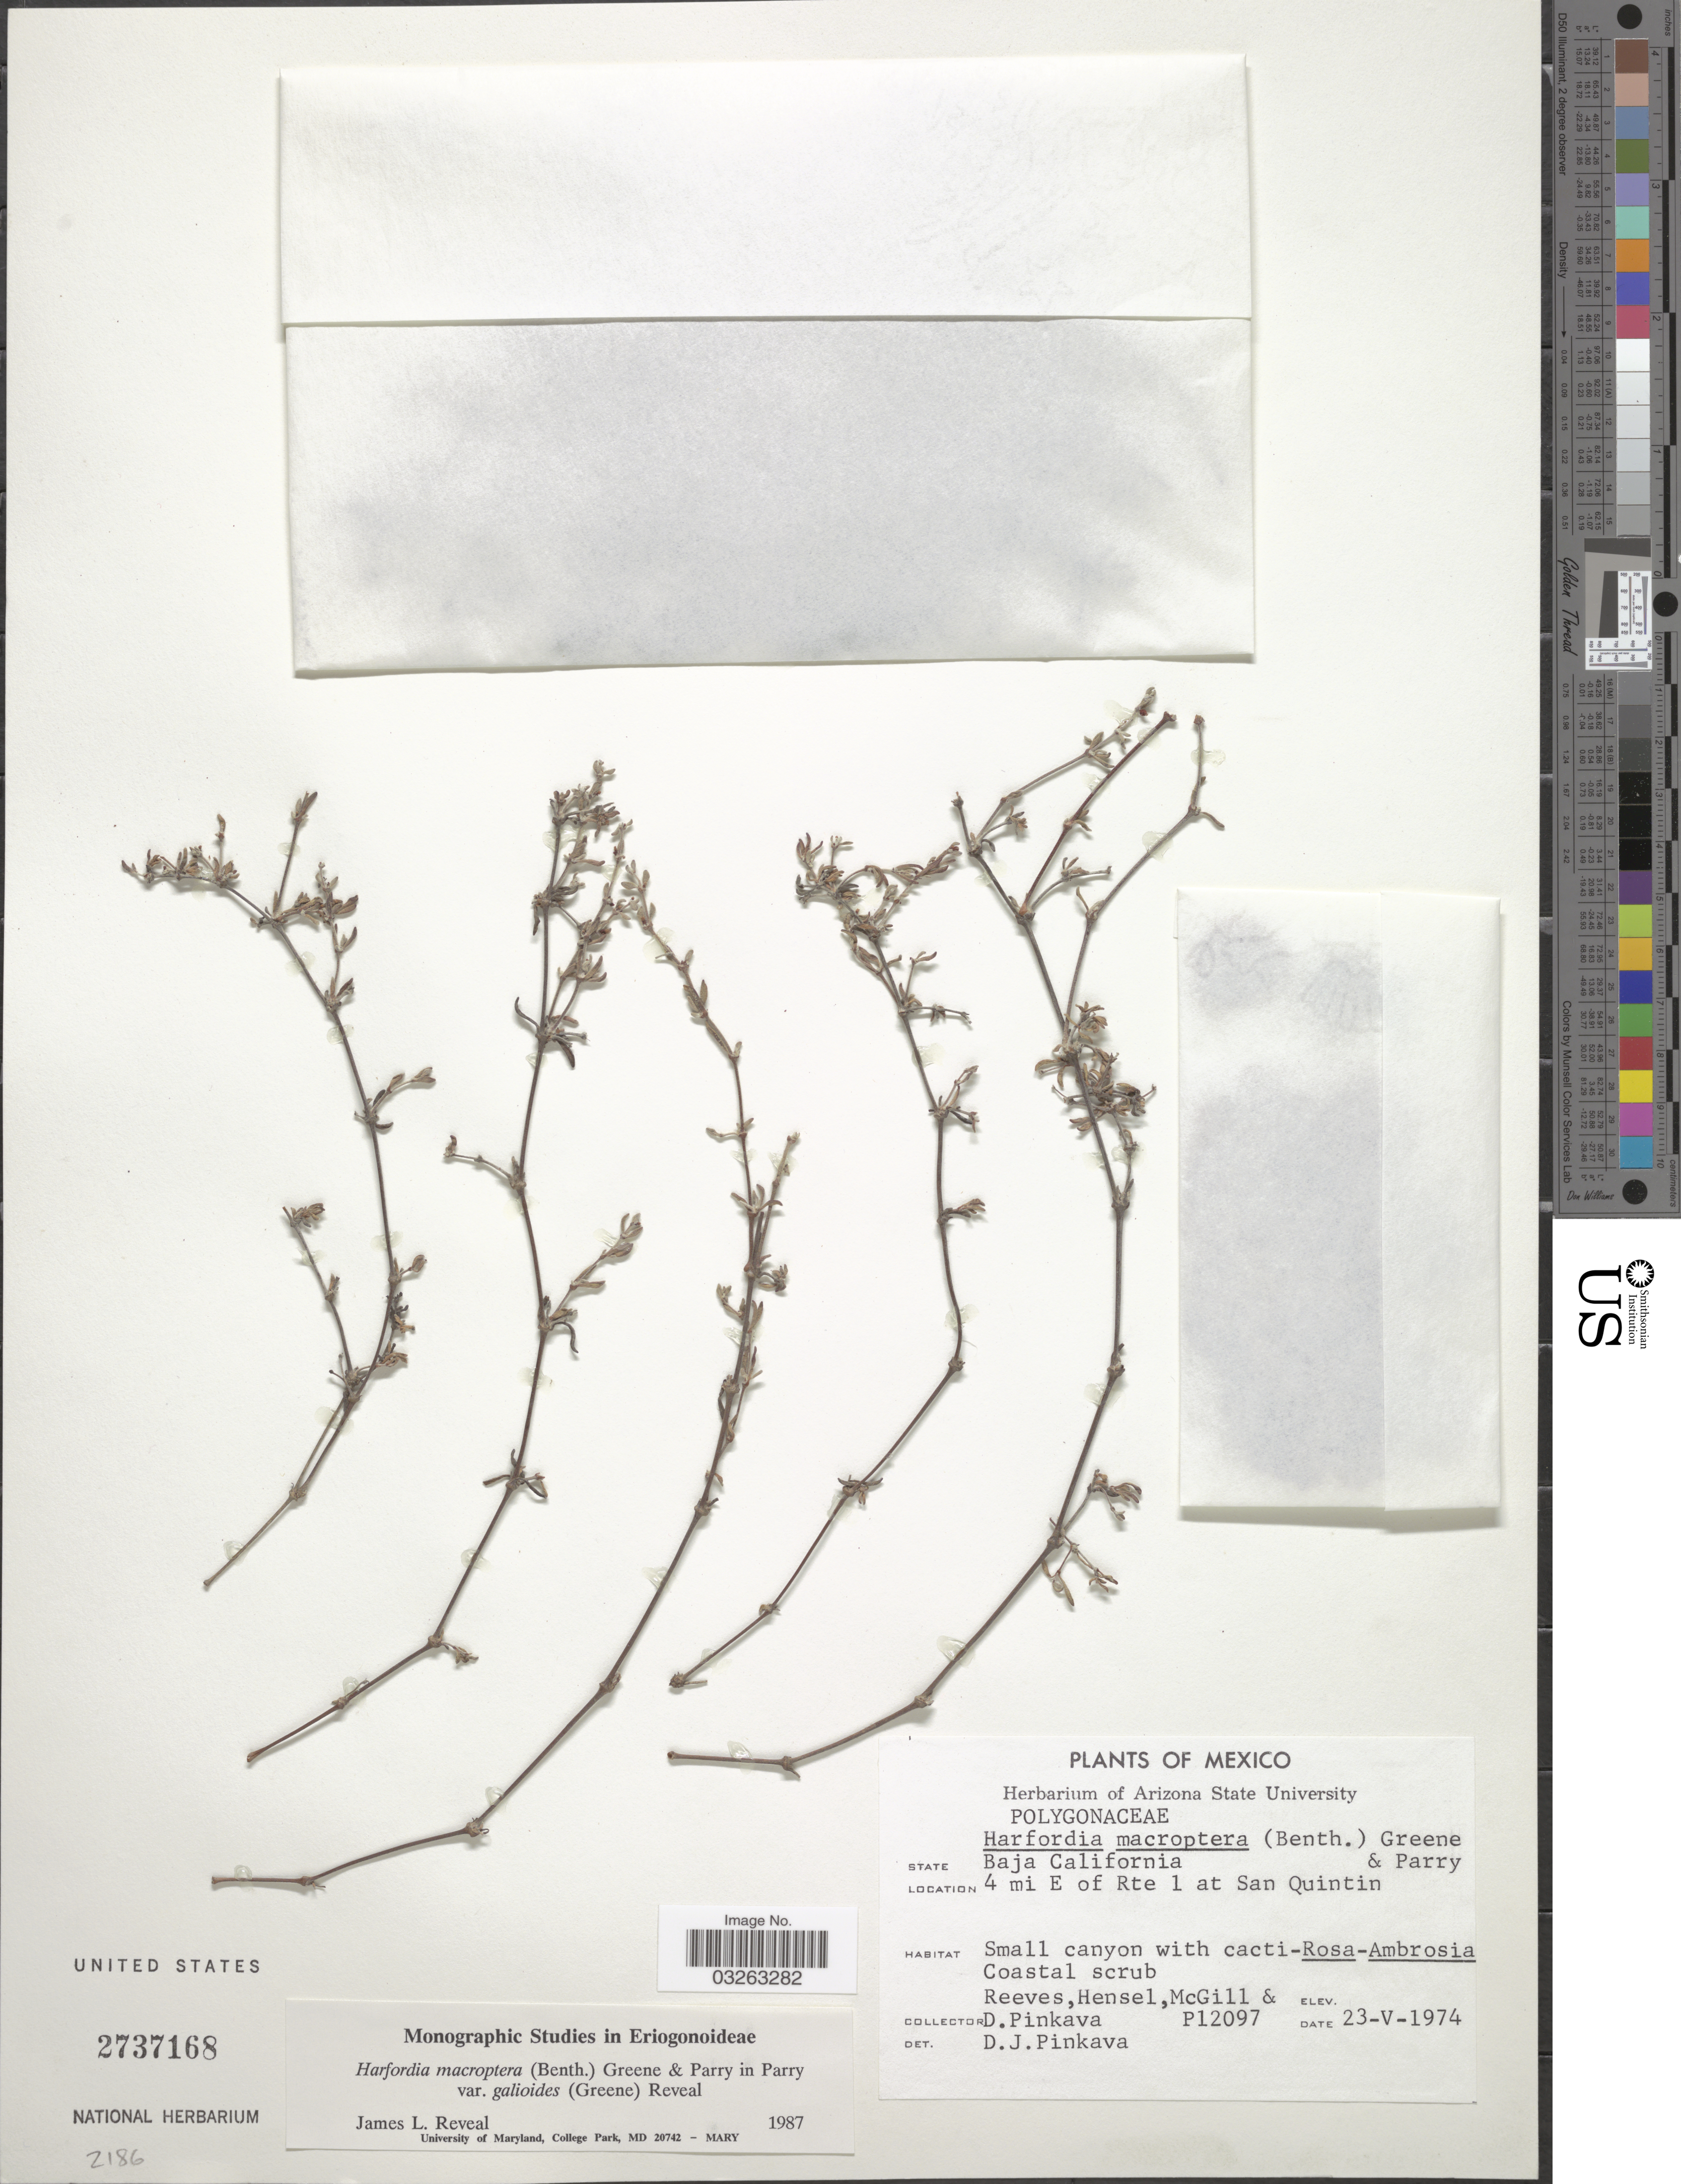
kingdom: Plantae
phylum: Tracheophyta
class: Magnoliopsida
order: Caryophyllales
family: Polygonaceae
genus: Harfordia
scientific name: Harfordia macroptera var. galioides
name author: (Greene) Reveal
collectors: -. Reeves, -. Hensel, -. McGill & Pinkava, D. B.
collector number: P12097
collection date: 1974-05-23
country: Mexico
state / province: Baja California Norte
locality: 4 mi E of Rte 1 at San Quintin.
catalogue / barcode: US 2737168